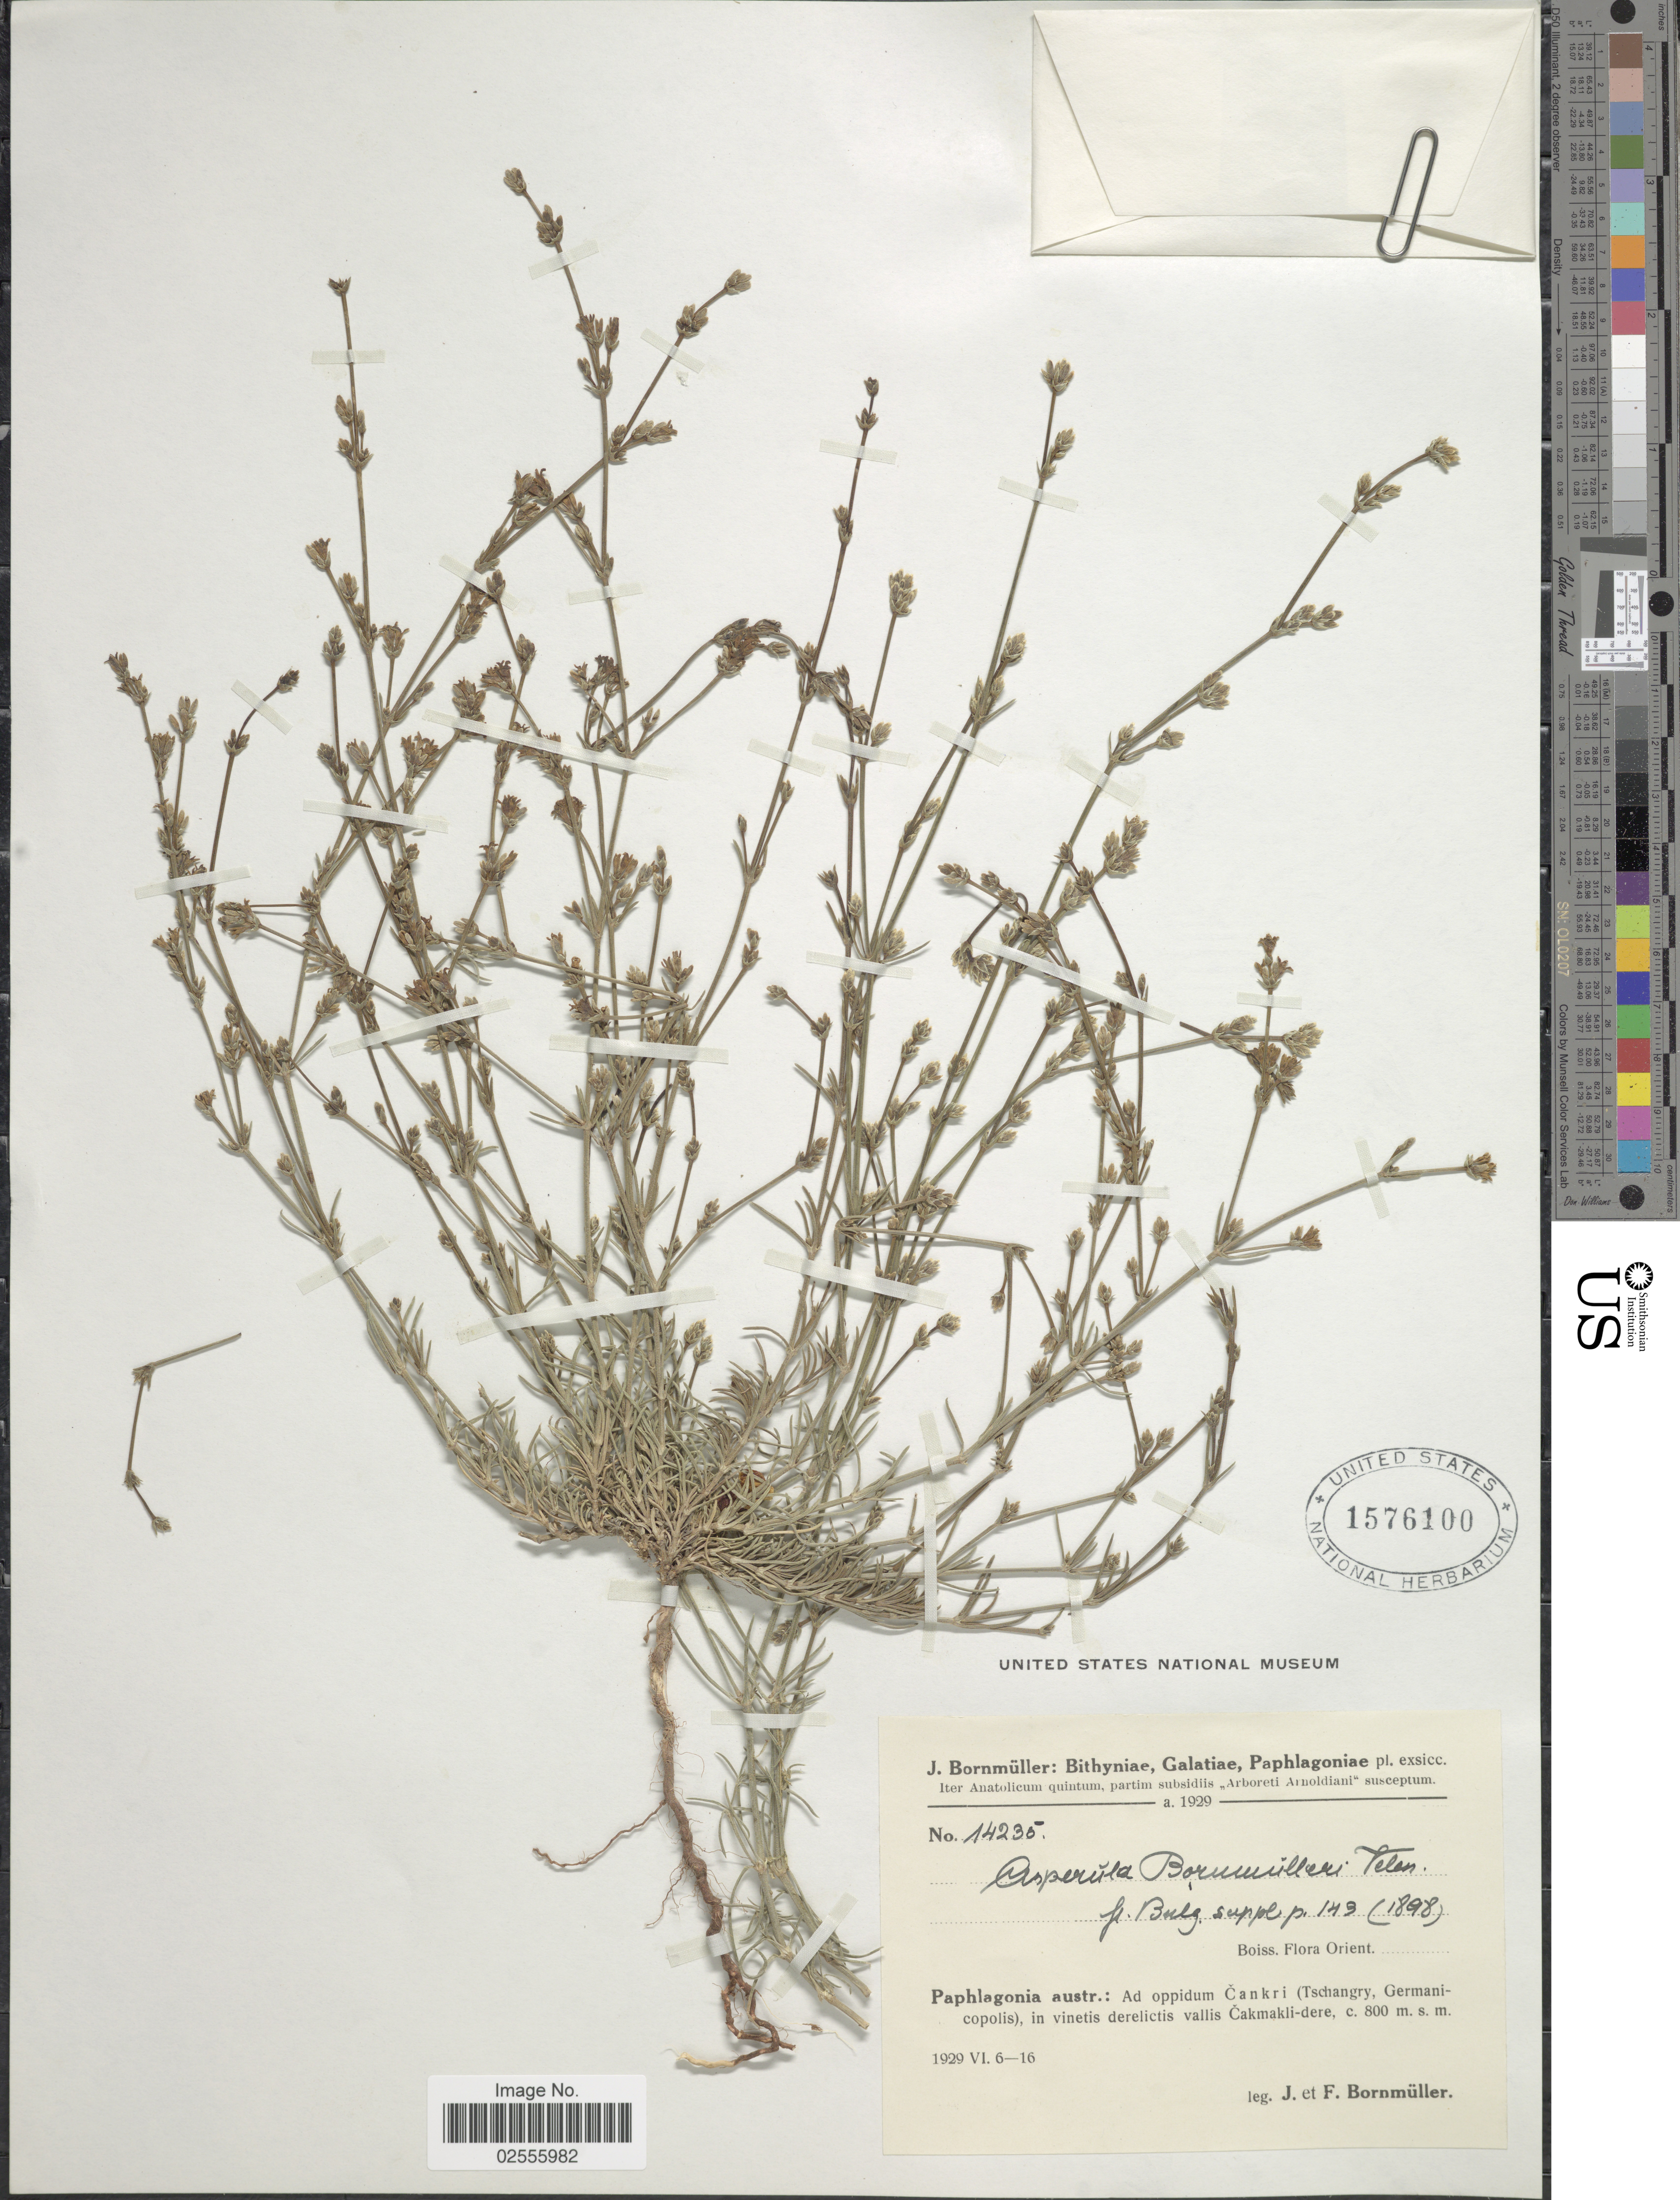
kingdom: Plantae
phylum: Tracheophyta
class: Magnoliopsida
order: Gentianales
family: Rubiaceae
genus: Asperula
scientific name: Asperula bornmuelleri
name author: Velen. ex Bornm.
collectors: J. Bornmüller & F. Bornmüller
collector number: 14235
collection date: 1929-06-06/1929-06-16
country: Turkey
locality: Bithyniae, Galatiae, Paphlagoniae, Iter Anatolicum quintum, Paphlagonia austr.: Ad oppidum Cankri (Tschangry, Germanicopolis), in vinetis derelictis vallis Cakmakli-dere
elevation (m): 800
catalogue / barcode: US 1576100